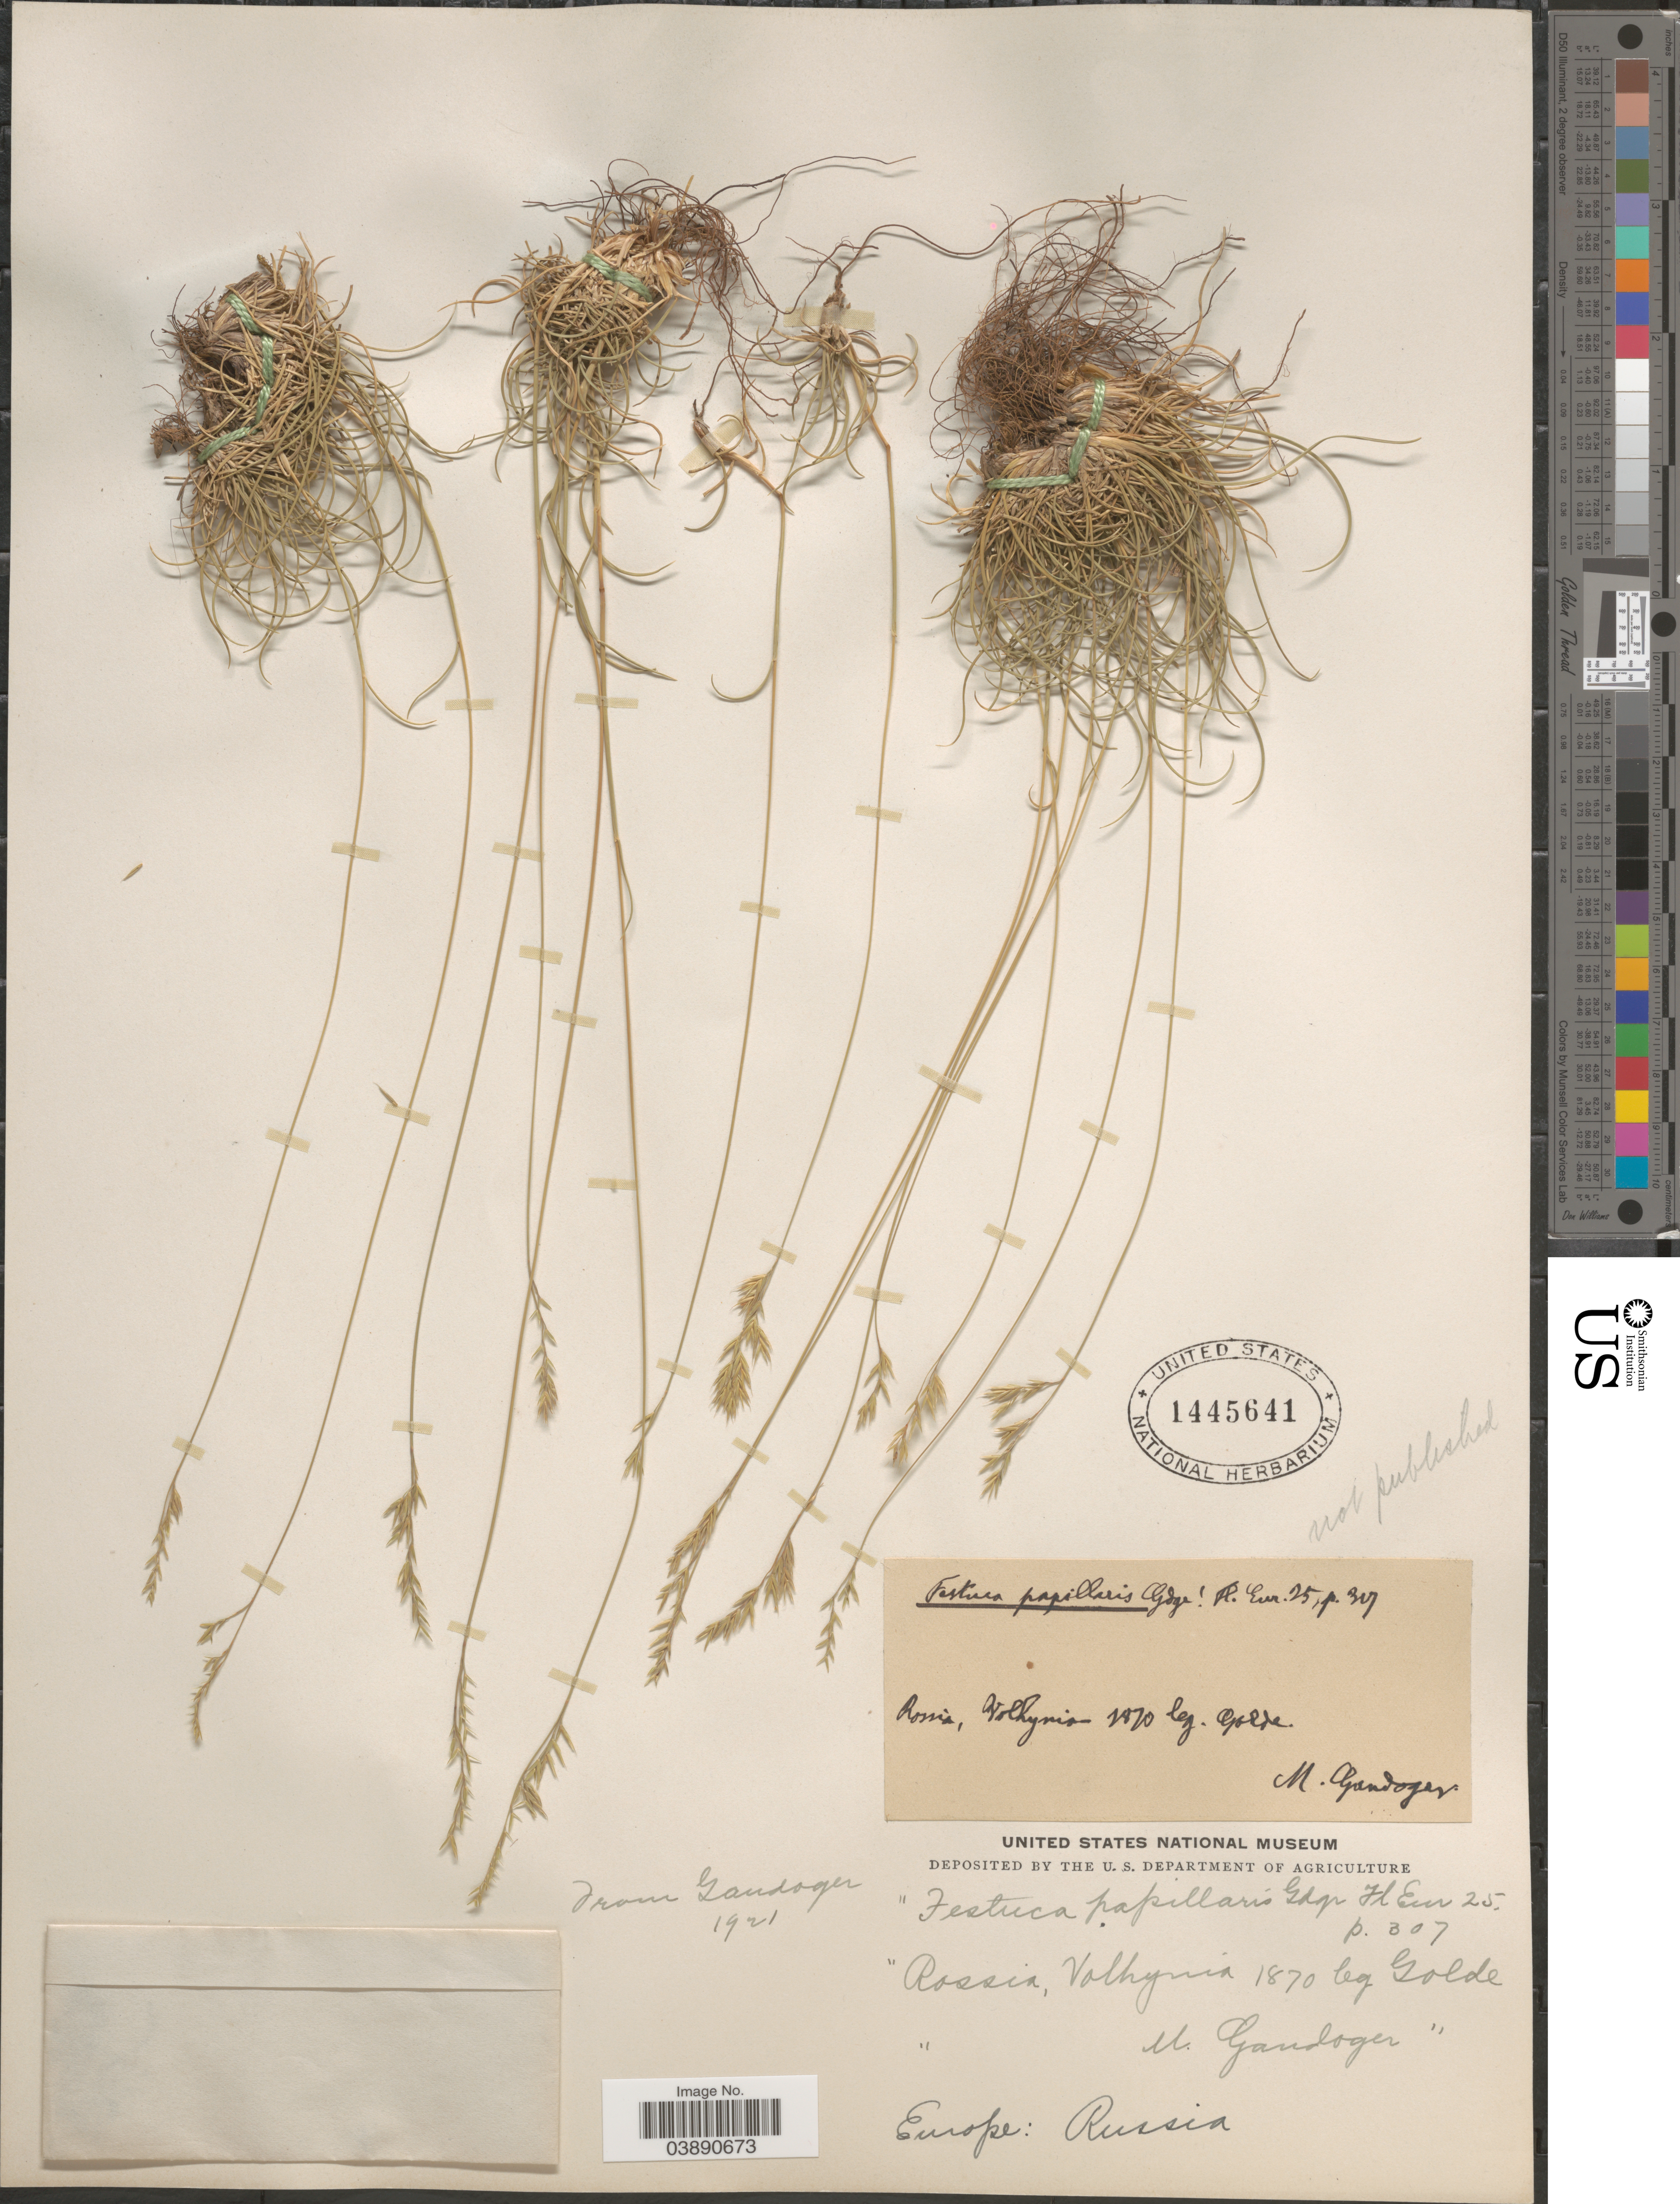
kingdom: Plantae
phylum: Tracheophyta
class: Liliopsida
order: Poales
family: Poaceae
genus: Festuca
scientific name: Festuca sp.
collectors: Golde & M. Gandoger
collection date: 1870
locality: Rossia, Volhynia. Europe: Russia.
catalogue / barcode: US 1445641